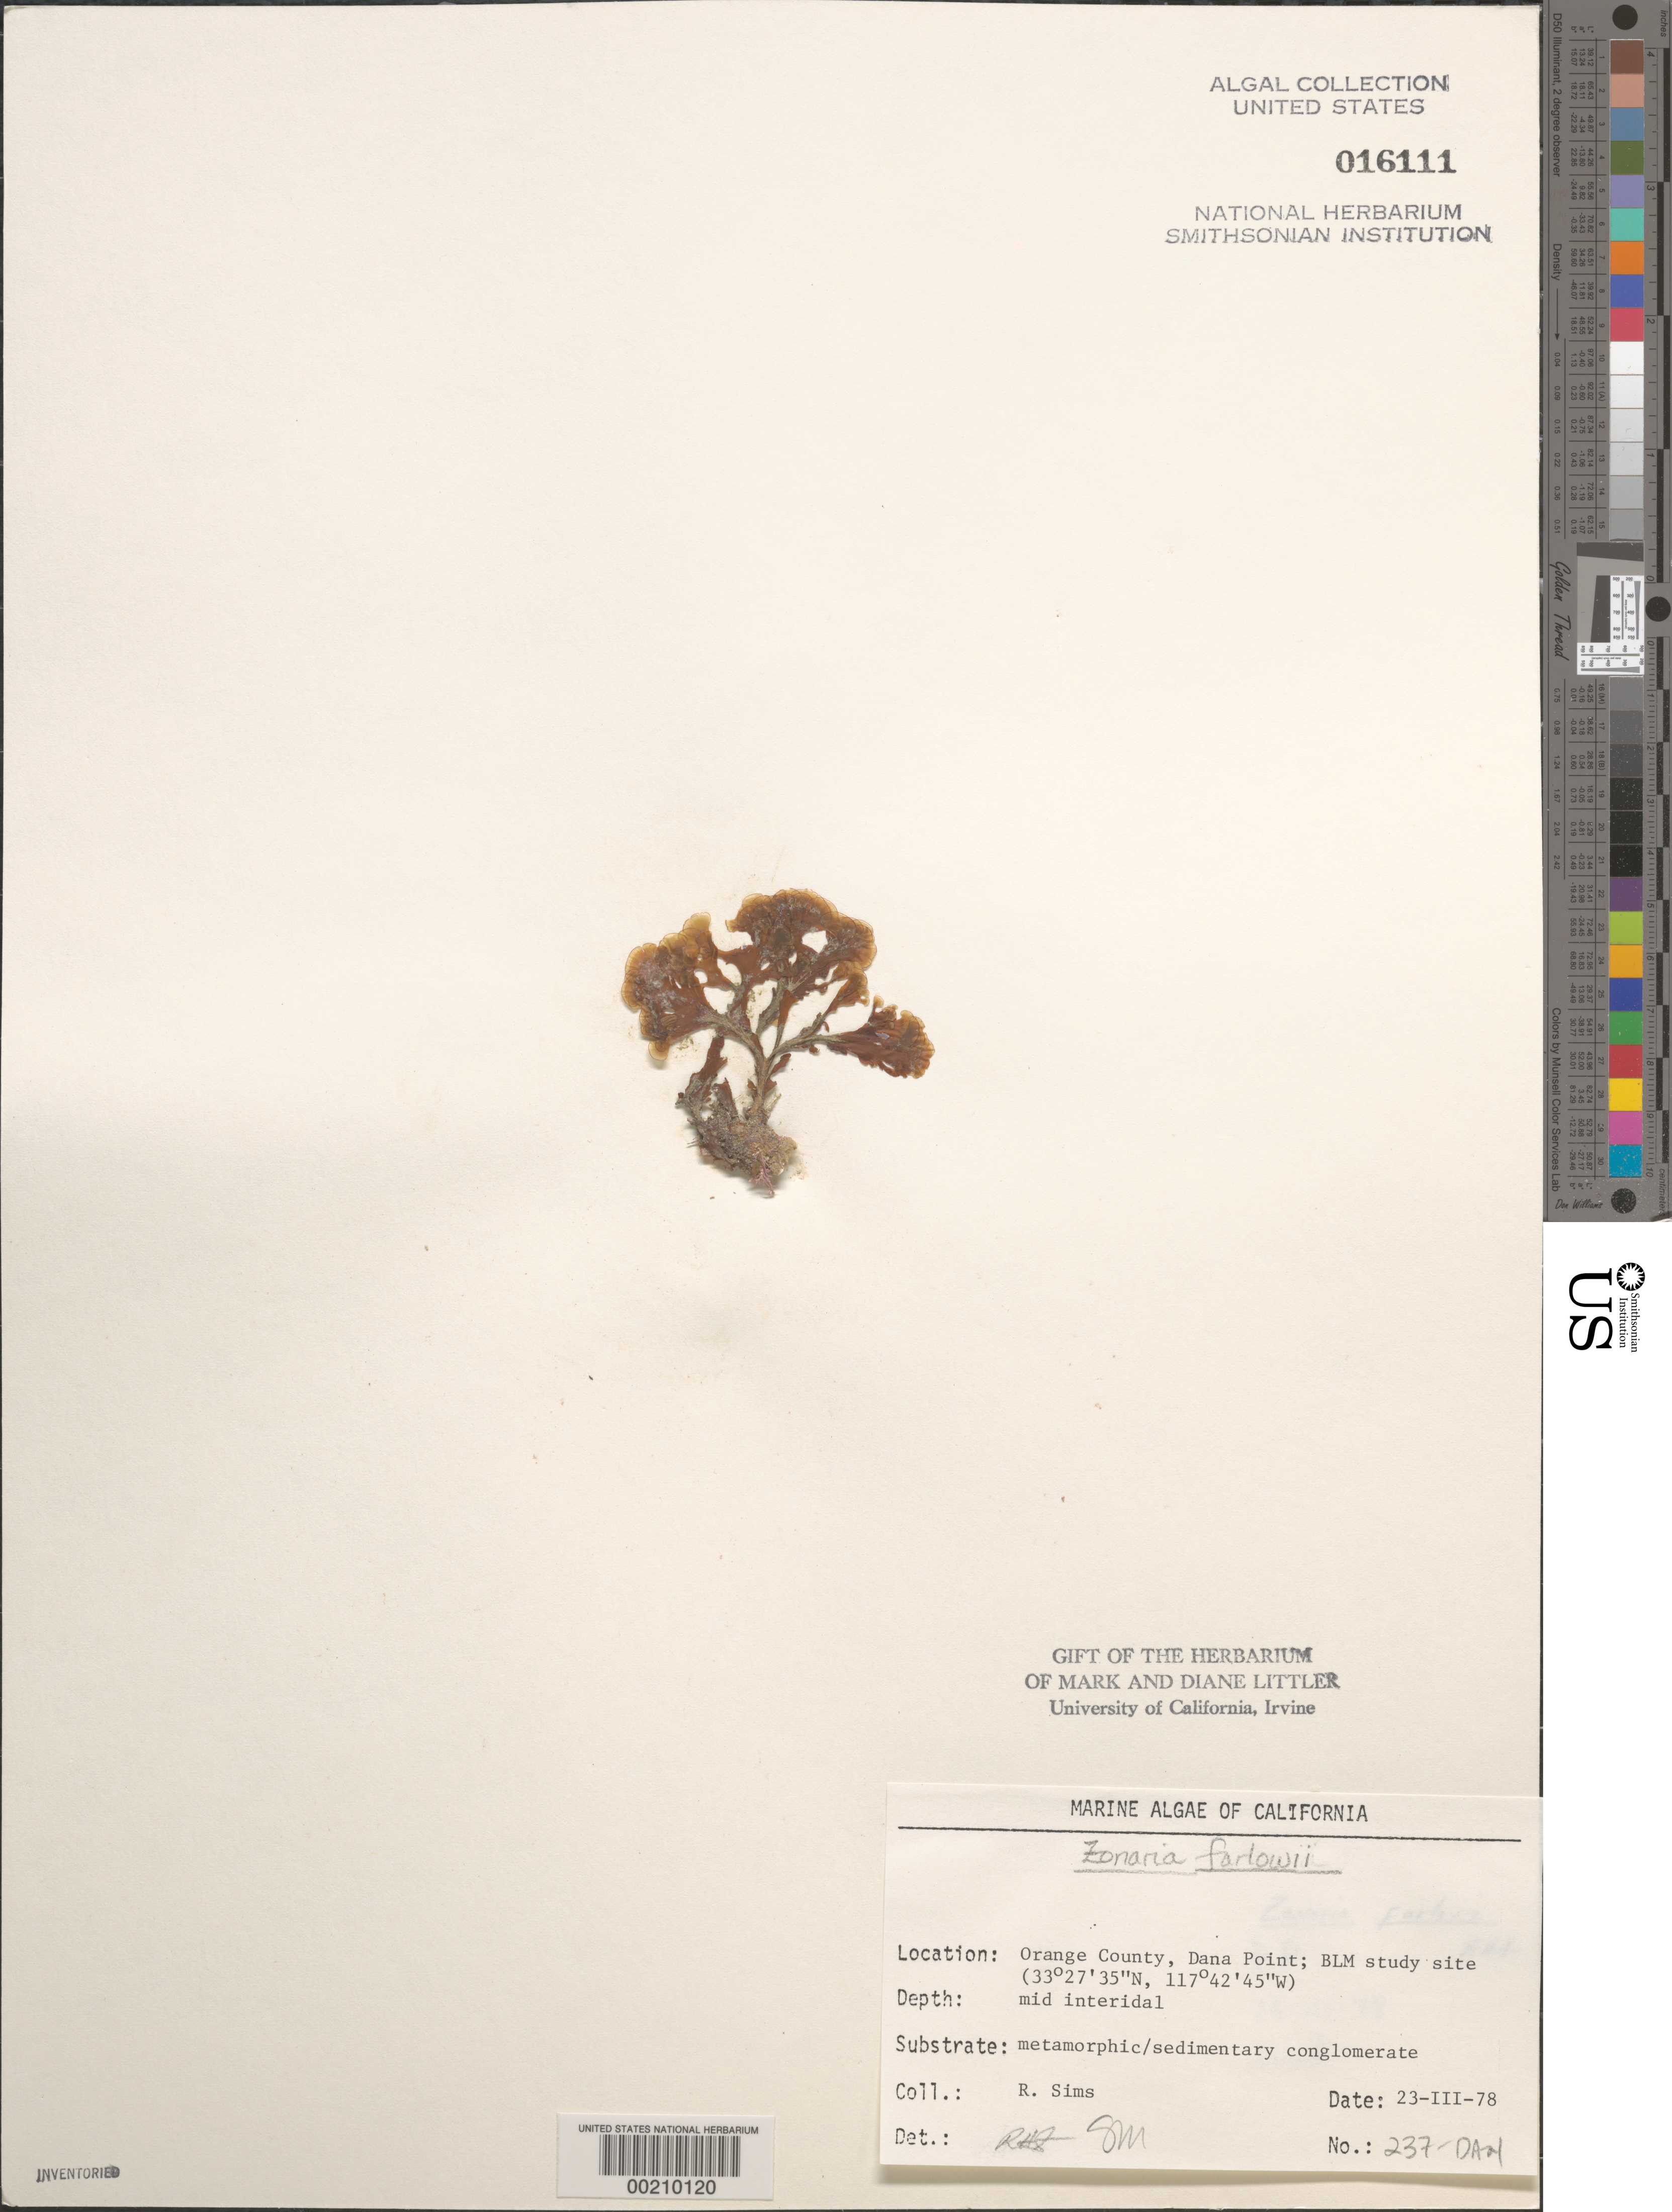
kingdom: Chromista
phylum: Ochrophyta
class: Phaeophyceae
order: Dictyotales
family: Dictyotaceae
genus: Zonaria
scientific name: Zonaria farlowii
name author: Setch. & N.L. Gardner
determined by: Sims, Robert H.; Murray, S. N.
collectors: R. H. Sims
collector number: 237-dan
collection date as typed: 23 Mar 1978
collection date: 1978-03-23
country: United States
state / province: California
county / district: Orange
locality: Dana Point, 1 km north of marina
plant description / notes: BLM-SOCALBIGHT Rocky Intertidal Survey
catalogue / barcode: US 16111